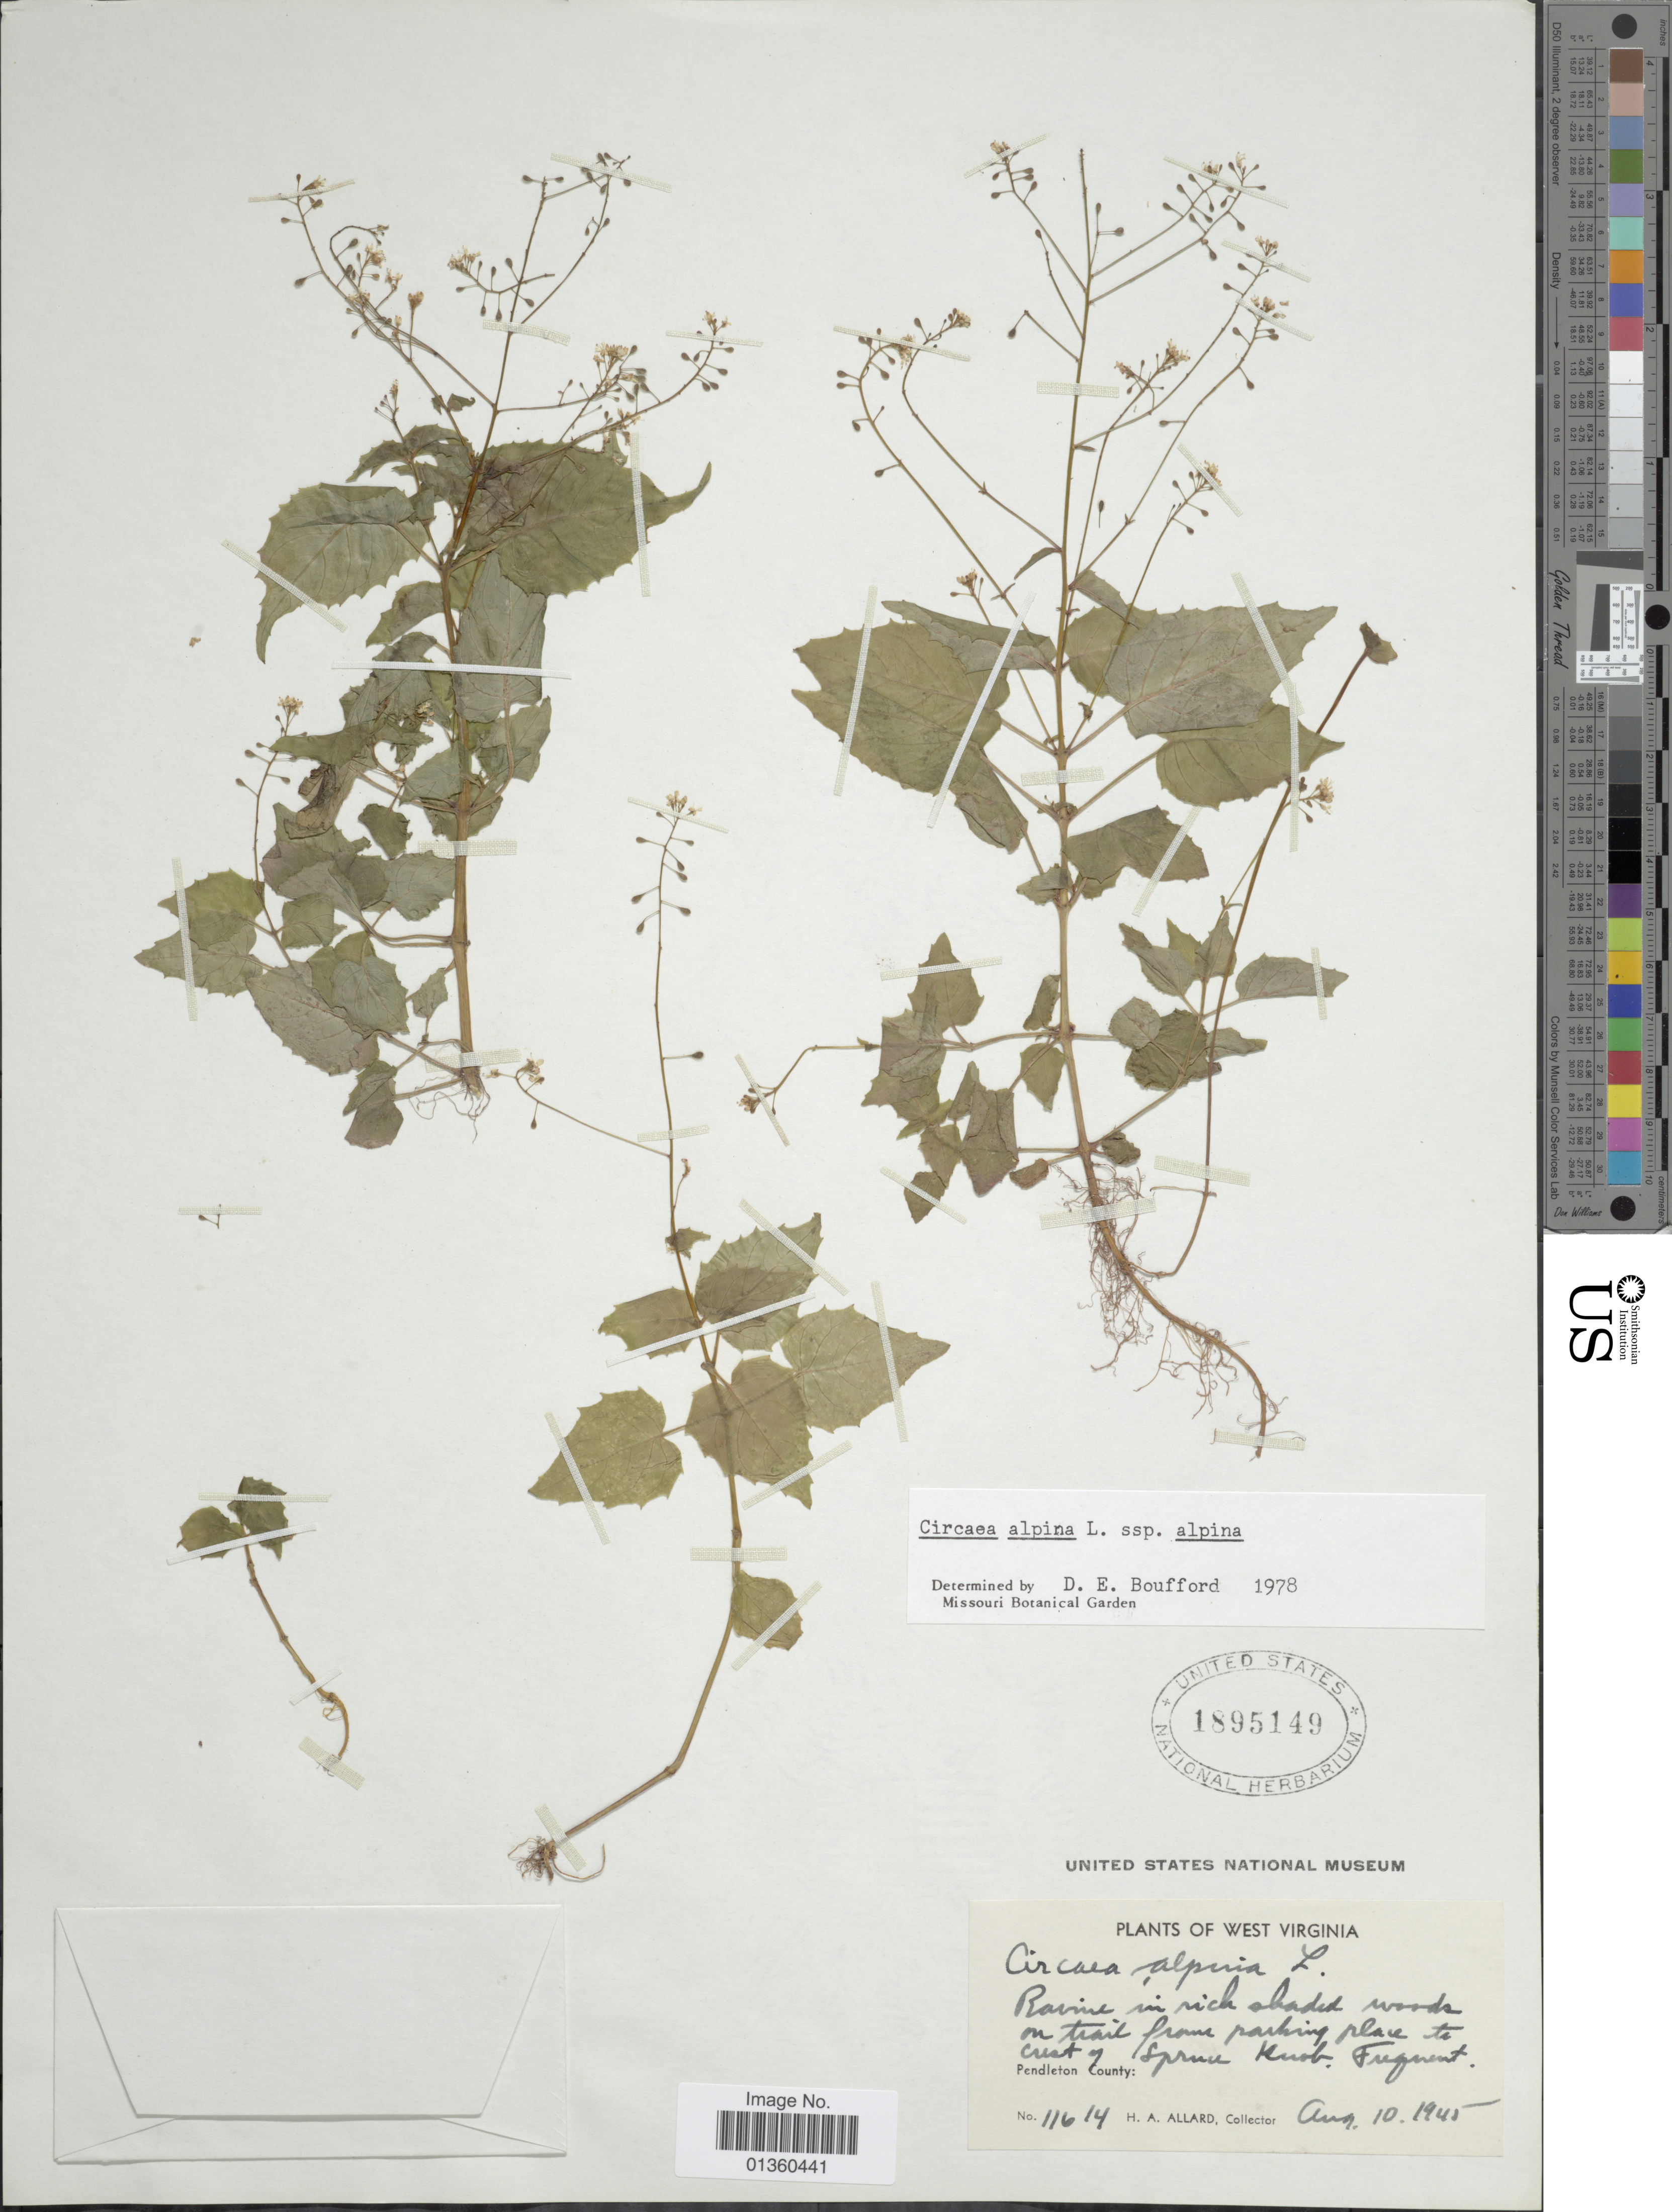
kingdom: Plantae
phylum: Tracheophyta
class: Magnoliopsida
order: Myrtales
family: Onagraceae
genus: Circaea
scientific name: Circaea alpina subsp. alpina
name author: L.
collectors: H. A. Allard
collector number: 11614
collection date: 1945-08-10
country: United States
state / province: West Virginia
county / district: Pendleton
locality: Pendleton County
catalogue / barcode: US 1895149